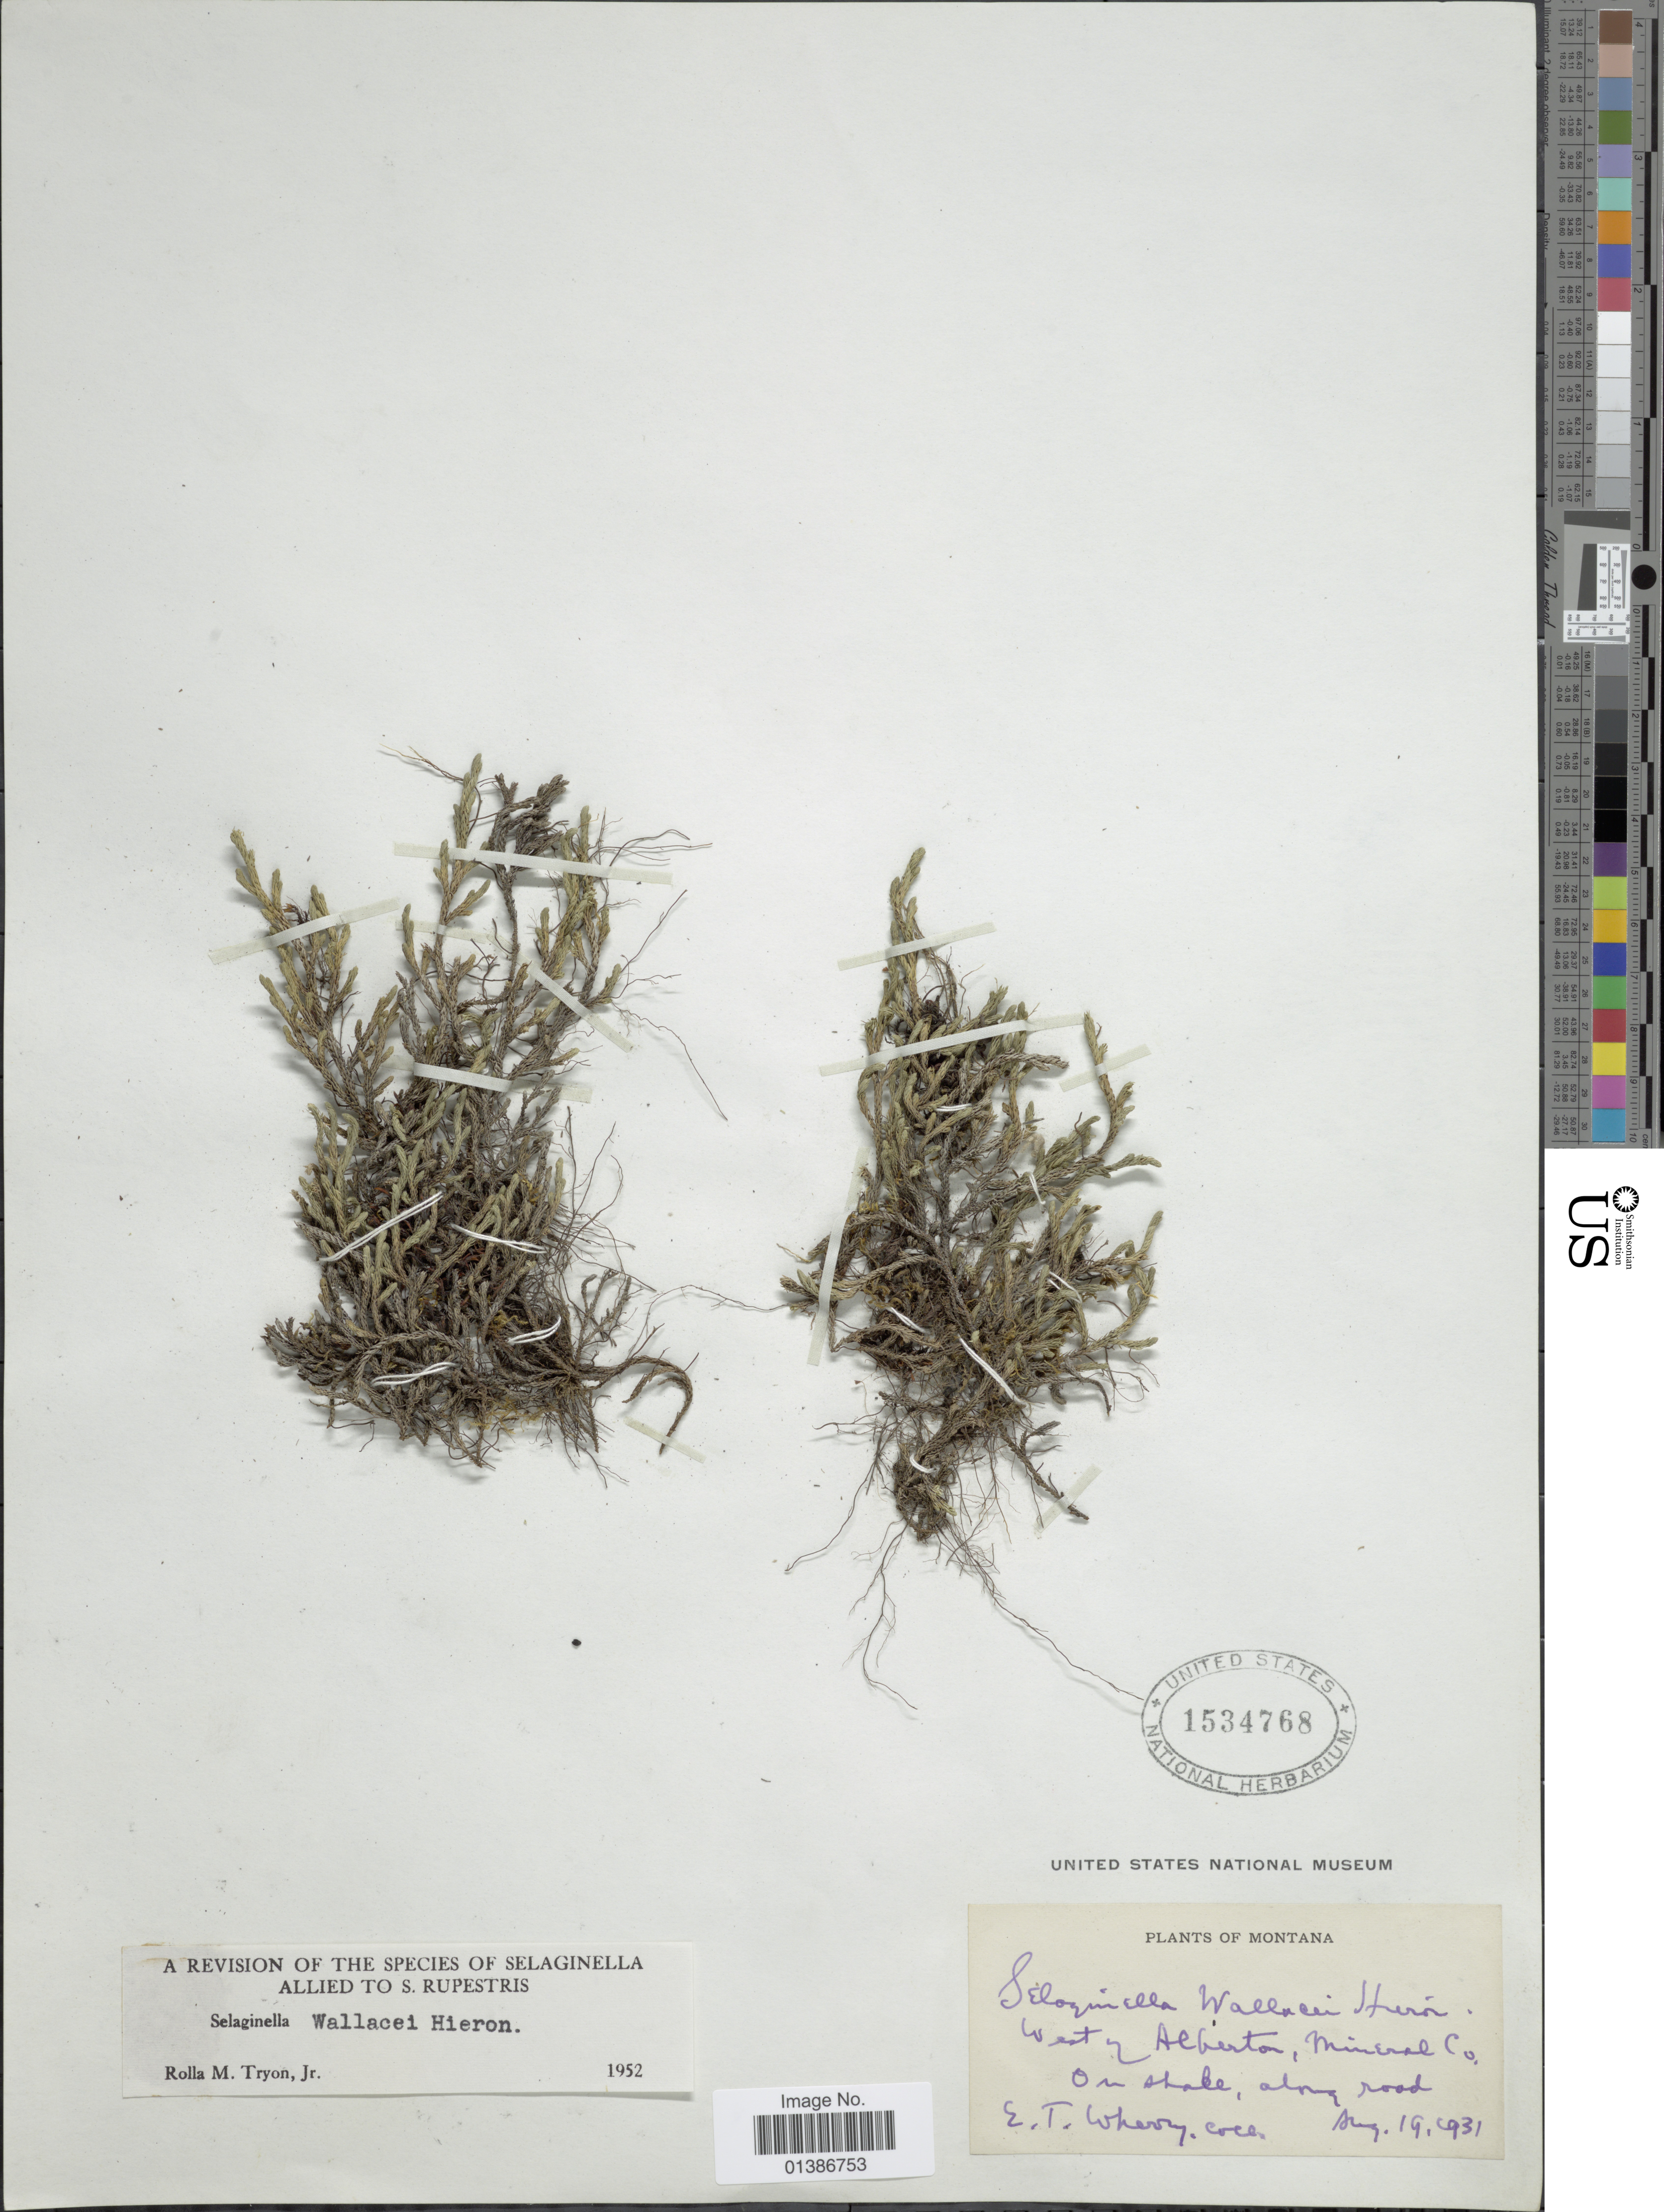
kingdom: Plantae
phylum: Tracheophyta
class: Lycopodiopsida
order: Selaginellales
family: Selaginellaceae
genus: Selaginella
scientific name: Selaginella wallacei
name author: Hieron.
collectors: E. T. Wherry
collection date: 1931-08-19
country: United States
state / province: Montana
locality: West of Alberton, Mineral Co.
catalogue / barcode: US 1534768